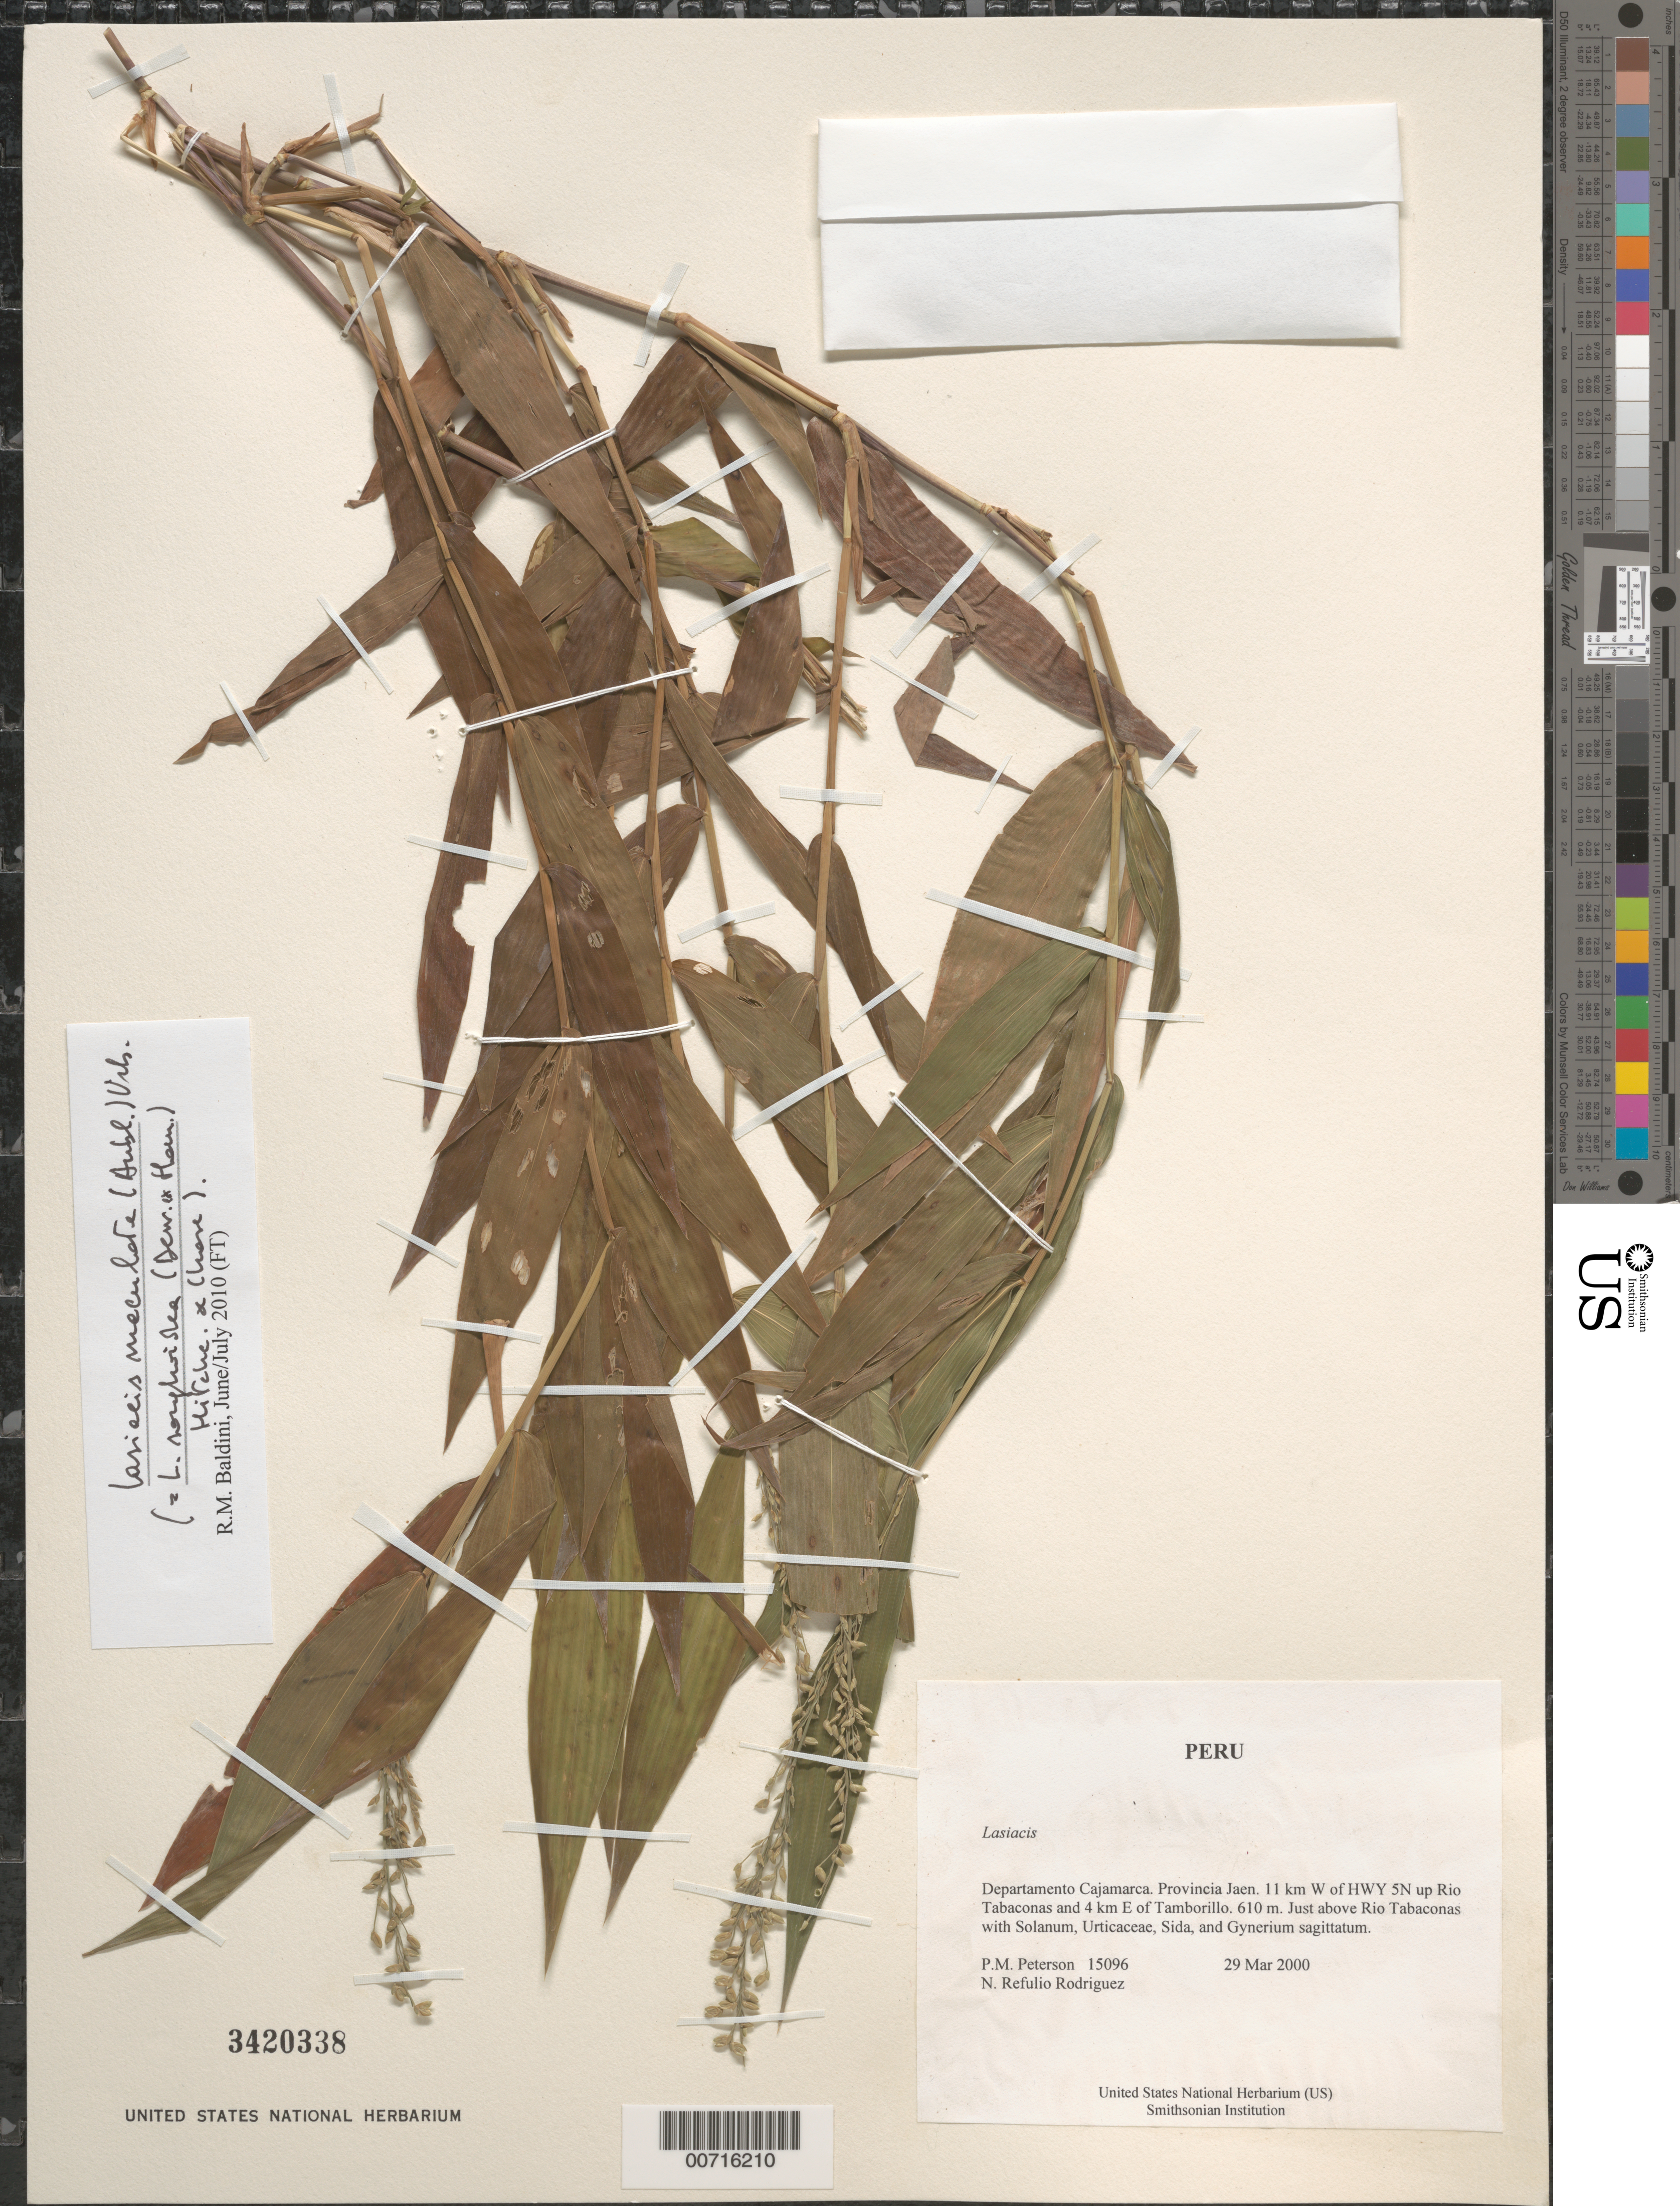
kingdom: Plantae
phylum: Tracheophyta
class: Liliopsida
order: Poales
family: Poaceae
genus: Lasiacis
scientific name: Lasiacis maculata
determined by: Baldini, R. M.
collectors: P. M. Peterson & N. Refulio-Rodríguez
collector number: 15096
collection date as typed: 29 Mar 2000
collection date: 2000-03-29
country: Peru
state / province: Cajamarca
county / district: Jaén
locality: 11 km W of HWY 5N up Rio Tabaconas and 4 km E of Tamborillo.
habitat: Just above Rio Tabaconas with Solanum, Urticaceae, Sida, and Gynerium sagittatum.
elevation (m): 610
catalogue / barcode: US 3420338